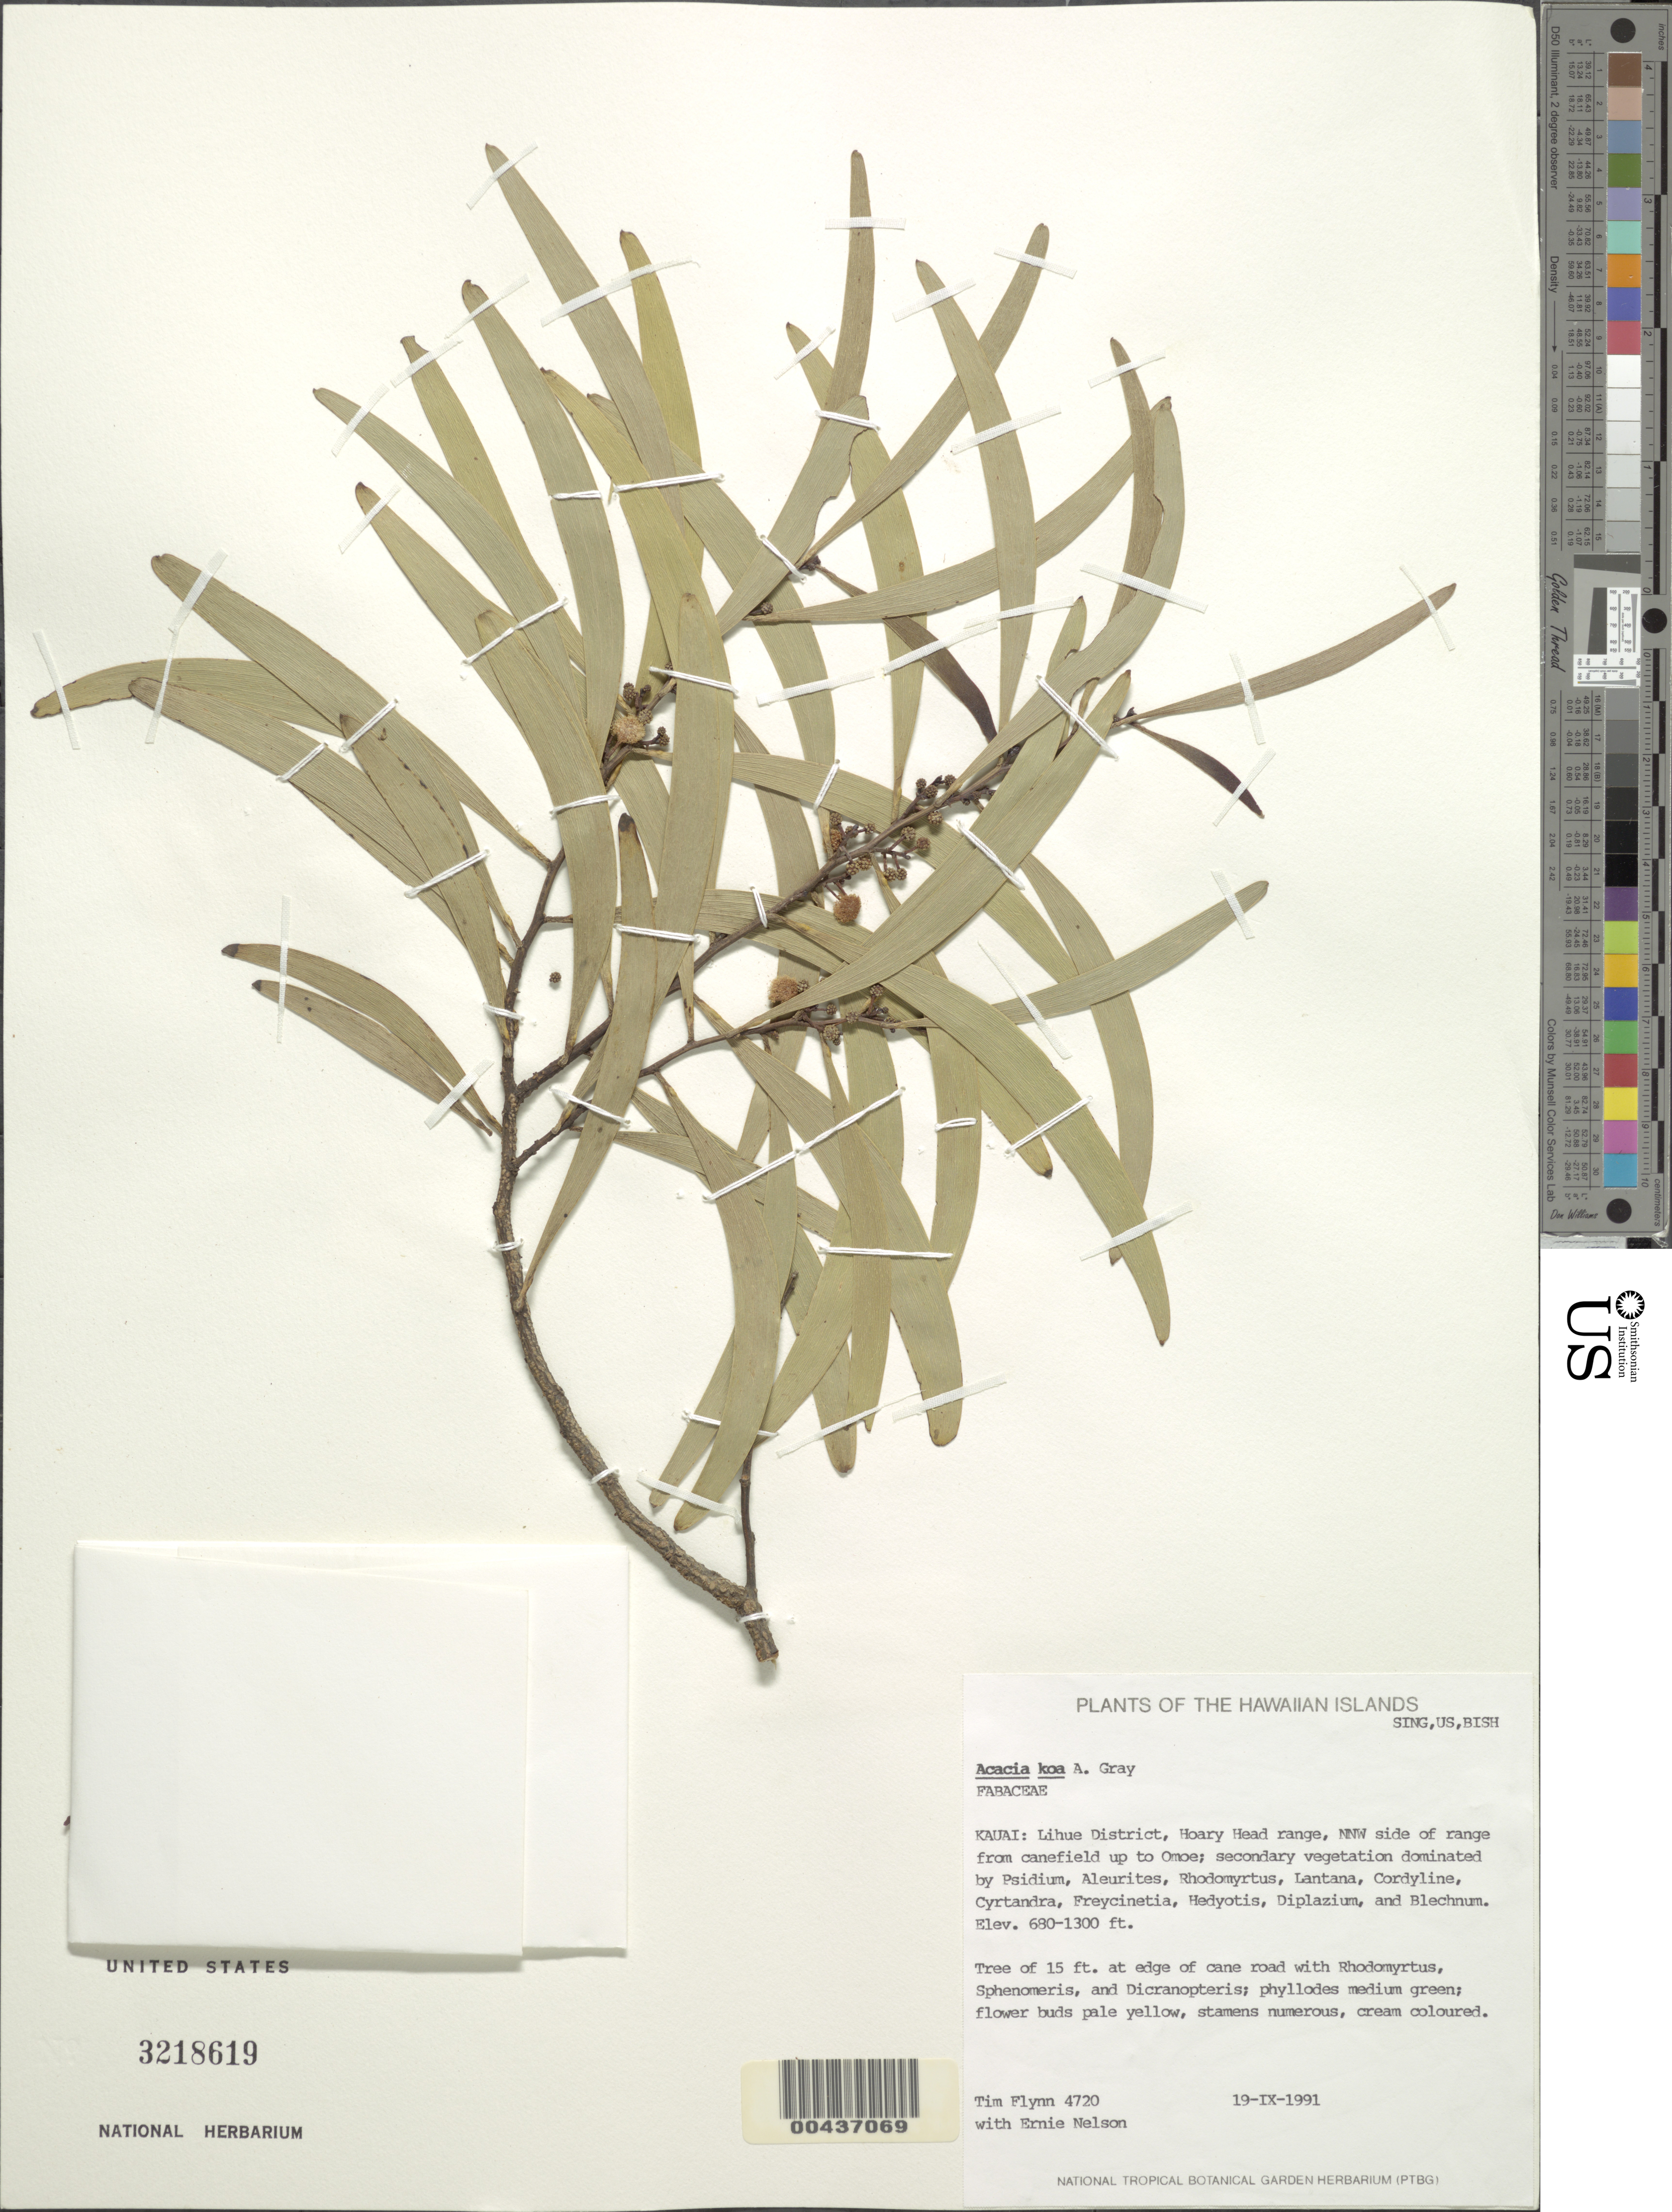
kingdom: Plantae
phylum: Tracheophyta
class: Magnoliopsida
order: Fabales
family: Fabaceae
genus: Acacia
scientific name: Acacia koa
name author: A. Gray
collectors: T. W. Flynn & E. Nelson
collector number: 4720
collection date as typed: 19 Sep 1991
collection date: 1991-09-19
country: United States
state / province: Hawaii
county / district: Kauai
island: Kaua'i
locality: Lihue District, Hoary Head range, NNW side of range from canefield up to Omoe, Kauai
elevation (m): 207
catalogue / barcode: US 3218619